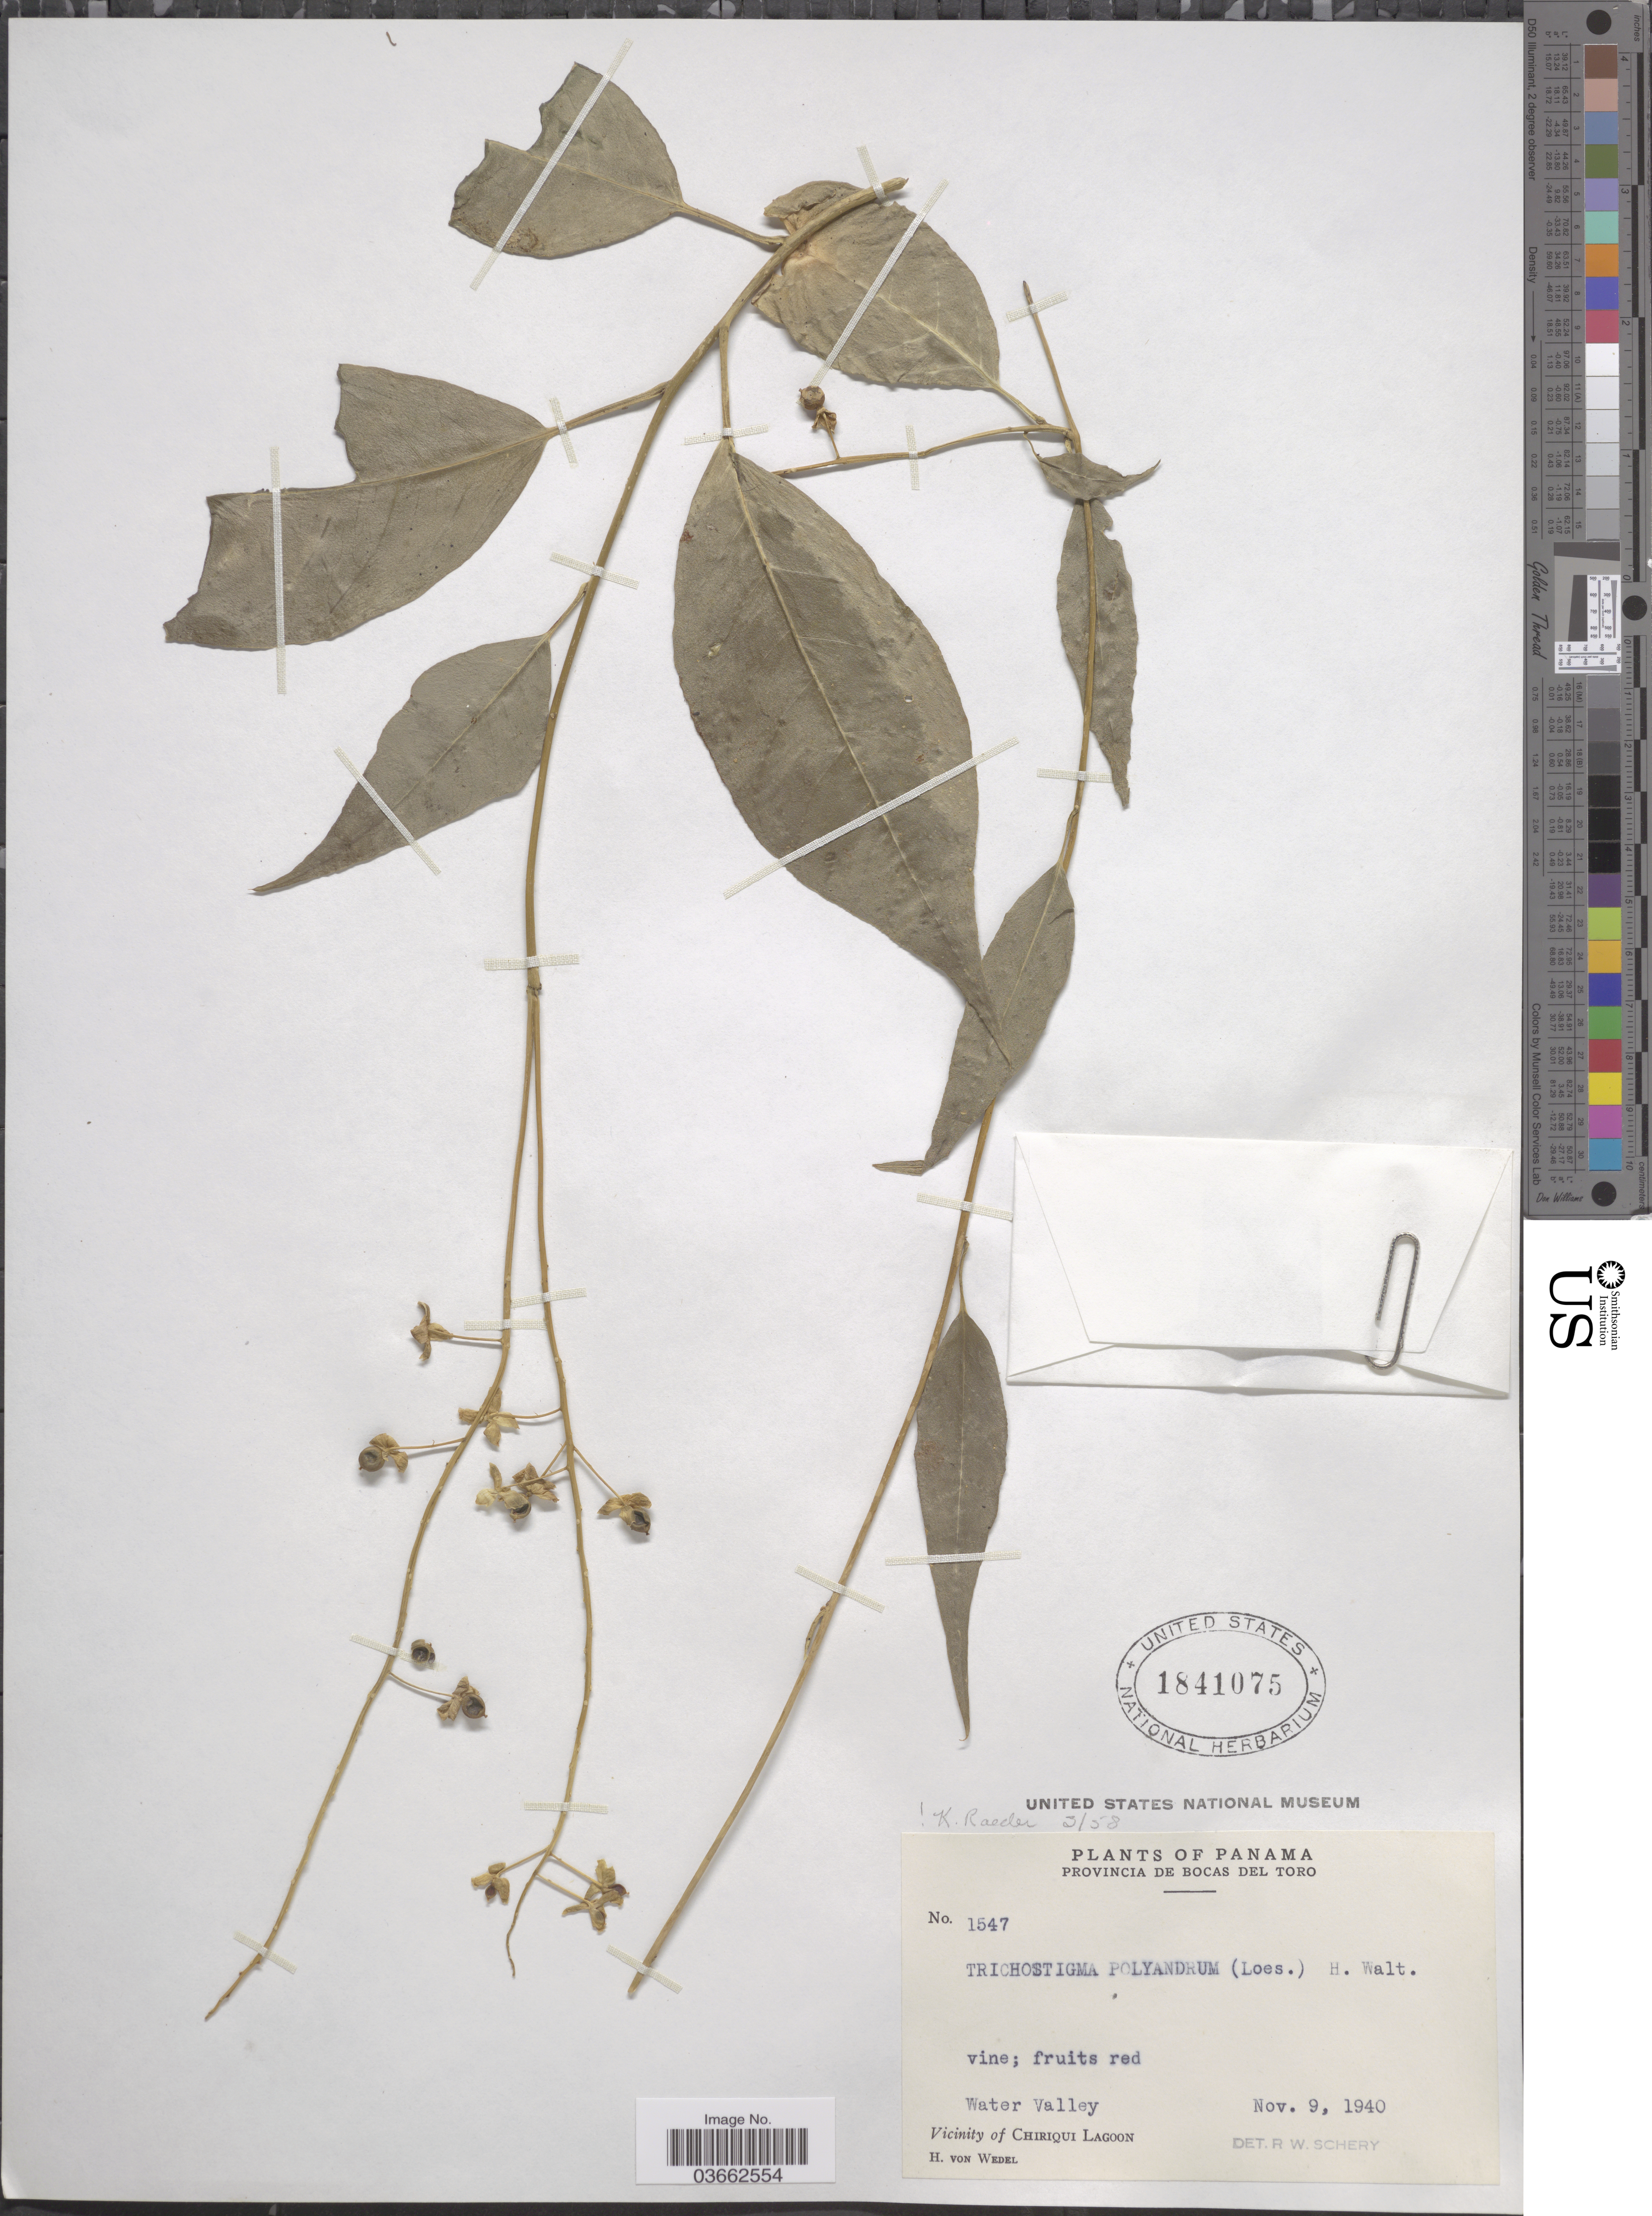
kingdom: Plantae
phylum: Tracheophyta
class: Magnoliopsida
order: Caryophyllales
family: Phytolaccaceae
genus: Trichostigma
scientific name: Trichostigma polyandrum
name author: (Loes.) H. Walter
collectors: H. von Wedel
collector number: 1547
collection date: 1940-11-09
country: Panama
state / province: Bocas del Toro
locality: Water Valley, Vicinity of Chiriqui Lagoon.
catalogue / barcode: US 1841075